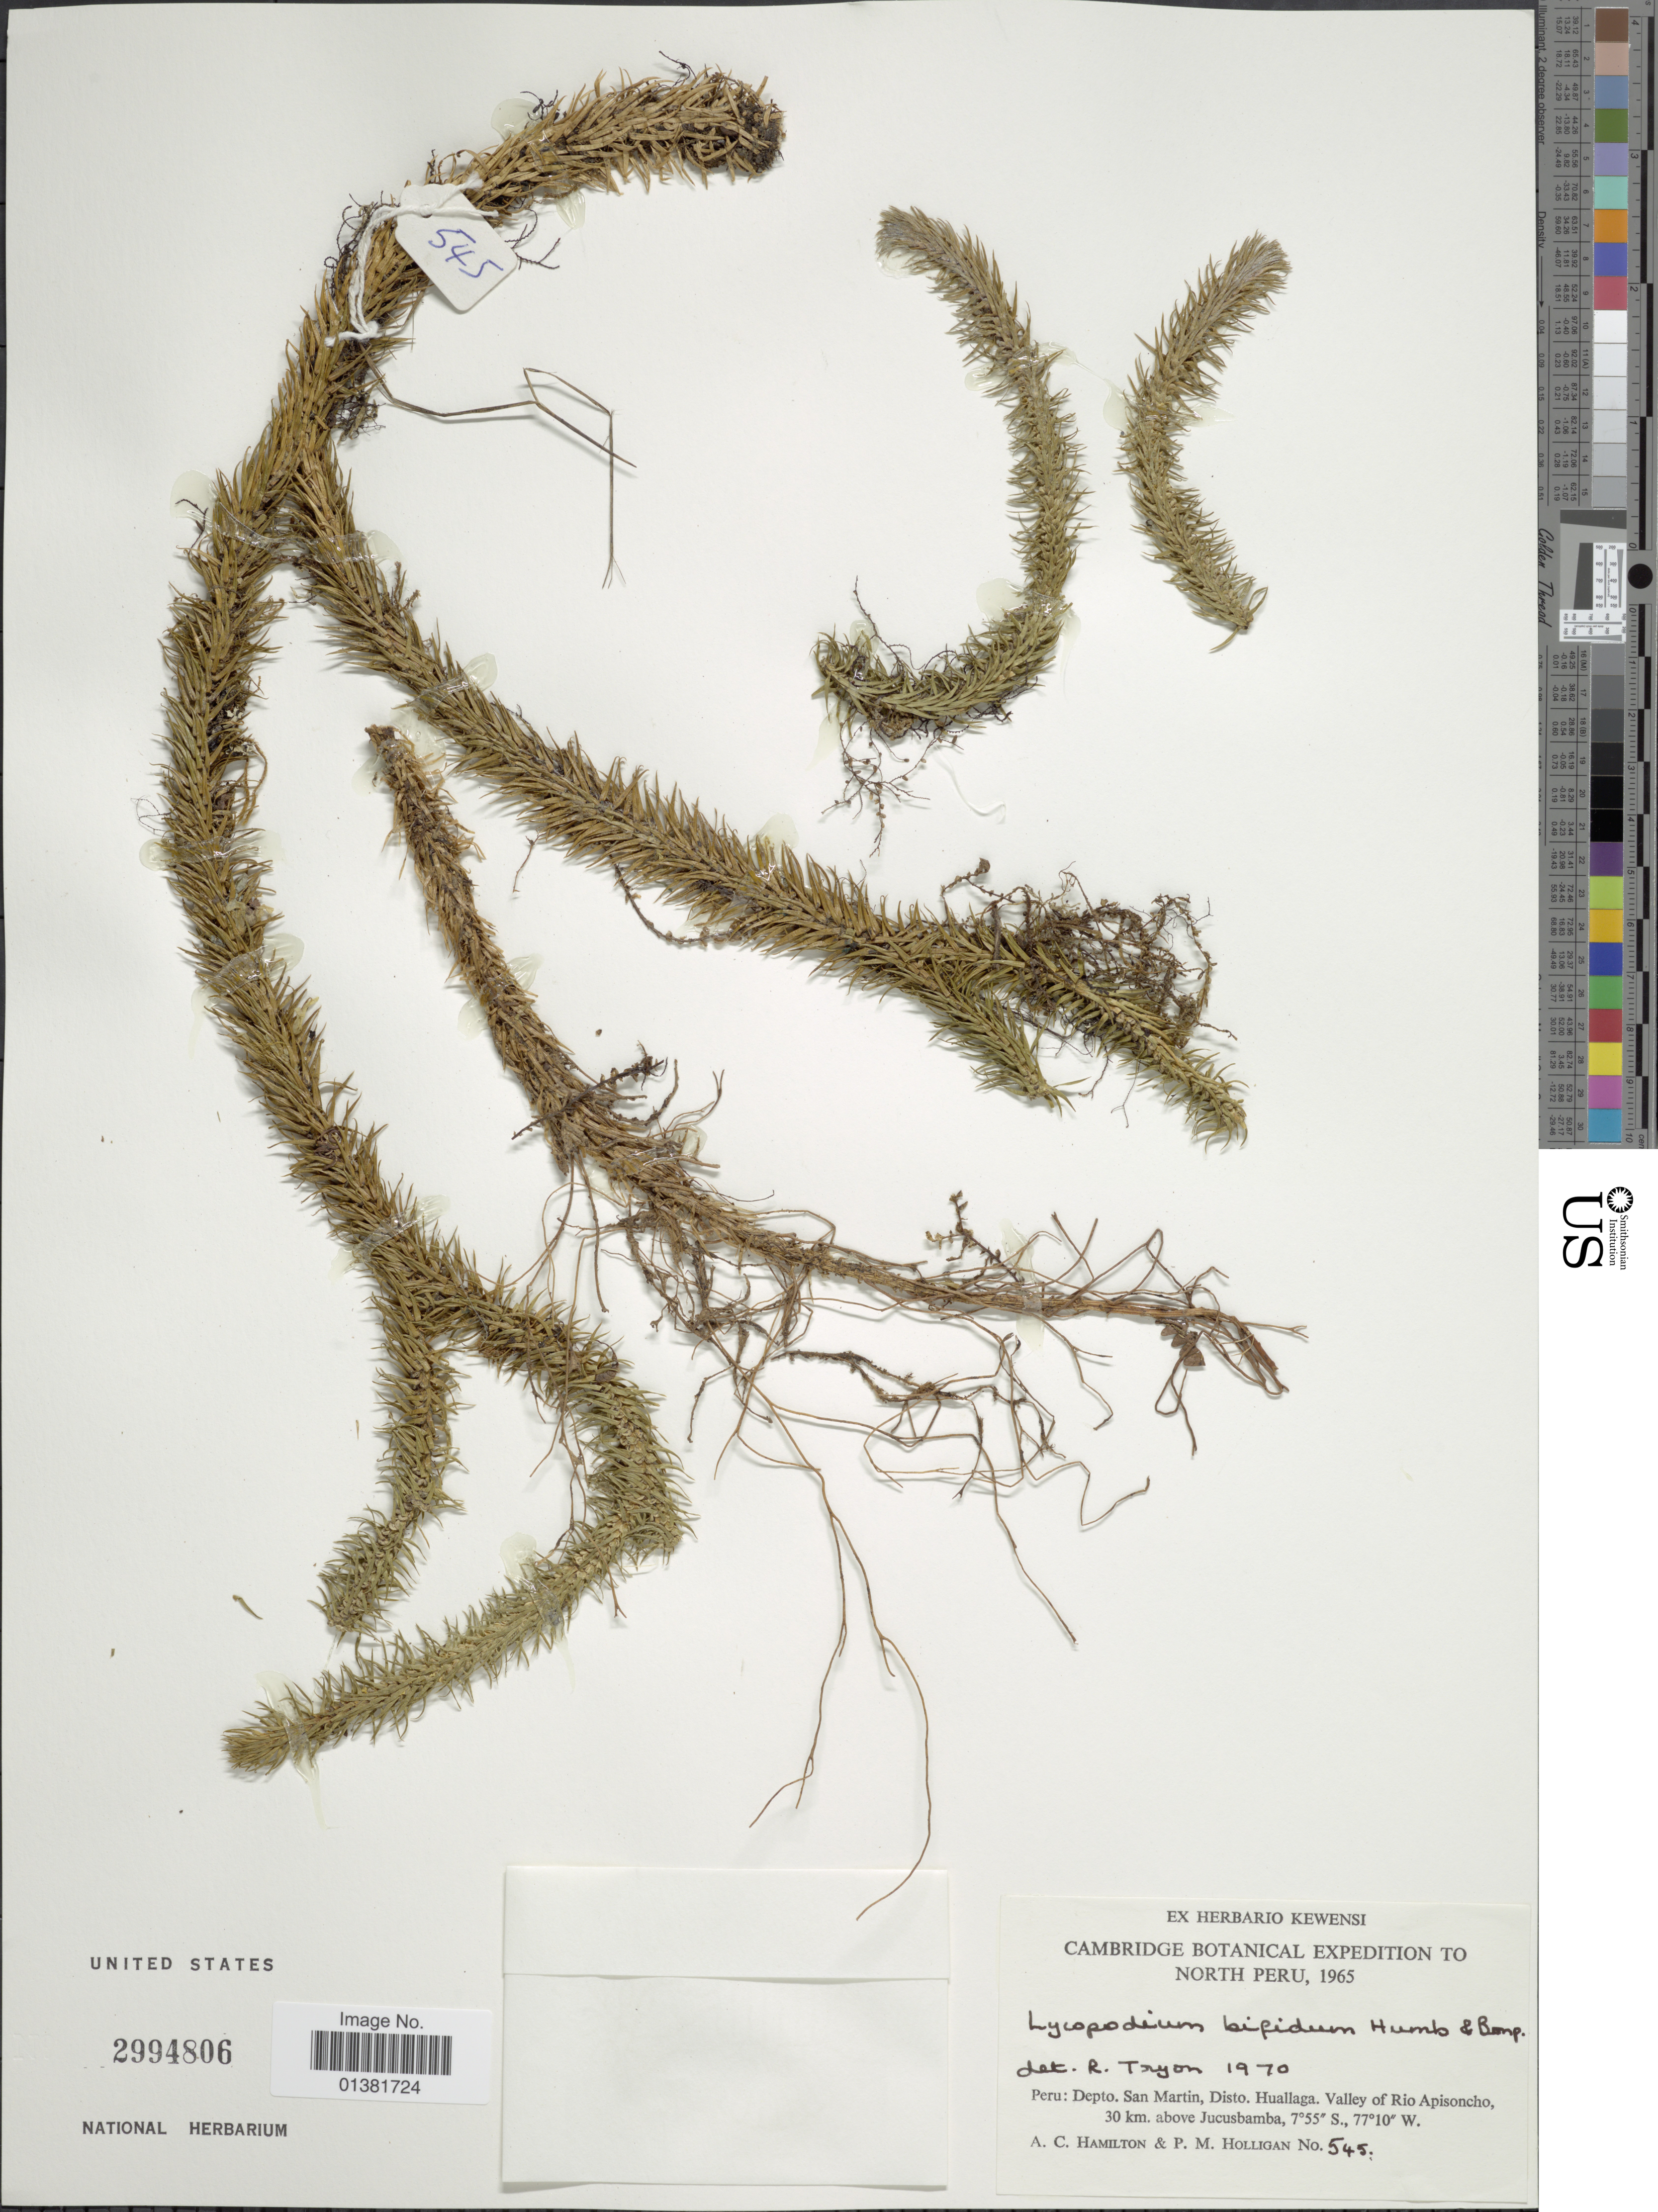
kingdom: Plantae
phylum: Tracheophyta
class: Lycopodiopsida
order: Lycopodiales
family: Lycopodiaceae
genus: Phlegmariurus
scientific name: Phlegmariurus reflexus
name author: (Lam.) B. Øllg.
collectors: A. Hamilton & P. Holligan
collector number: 545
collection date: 1965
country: Peru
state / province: San Martín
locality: Disto. Huallaga. Valley of Rio Apisoncho, 30 km. above Jucusbamba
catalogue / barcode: US 2994806